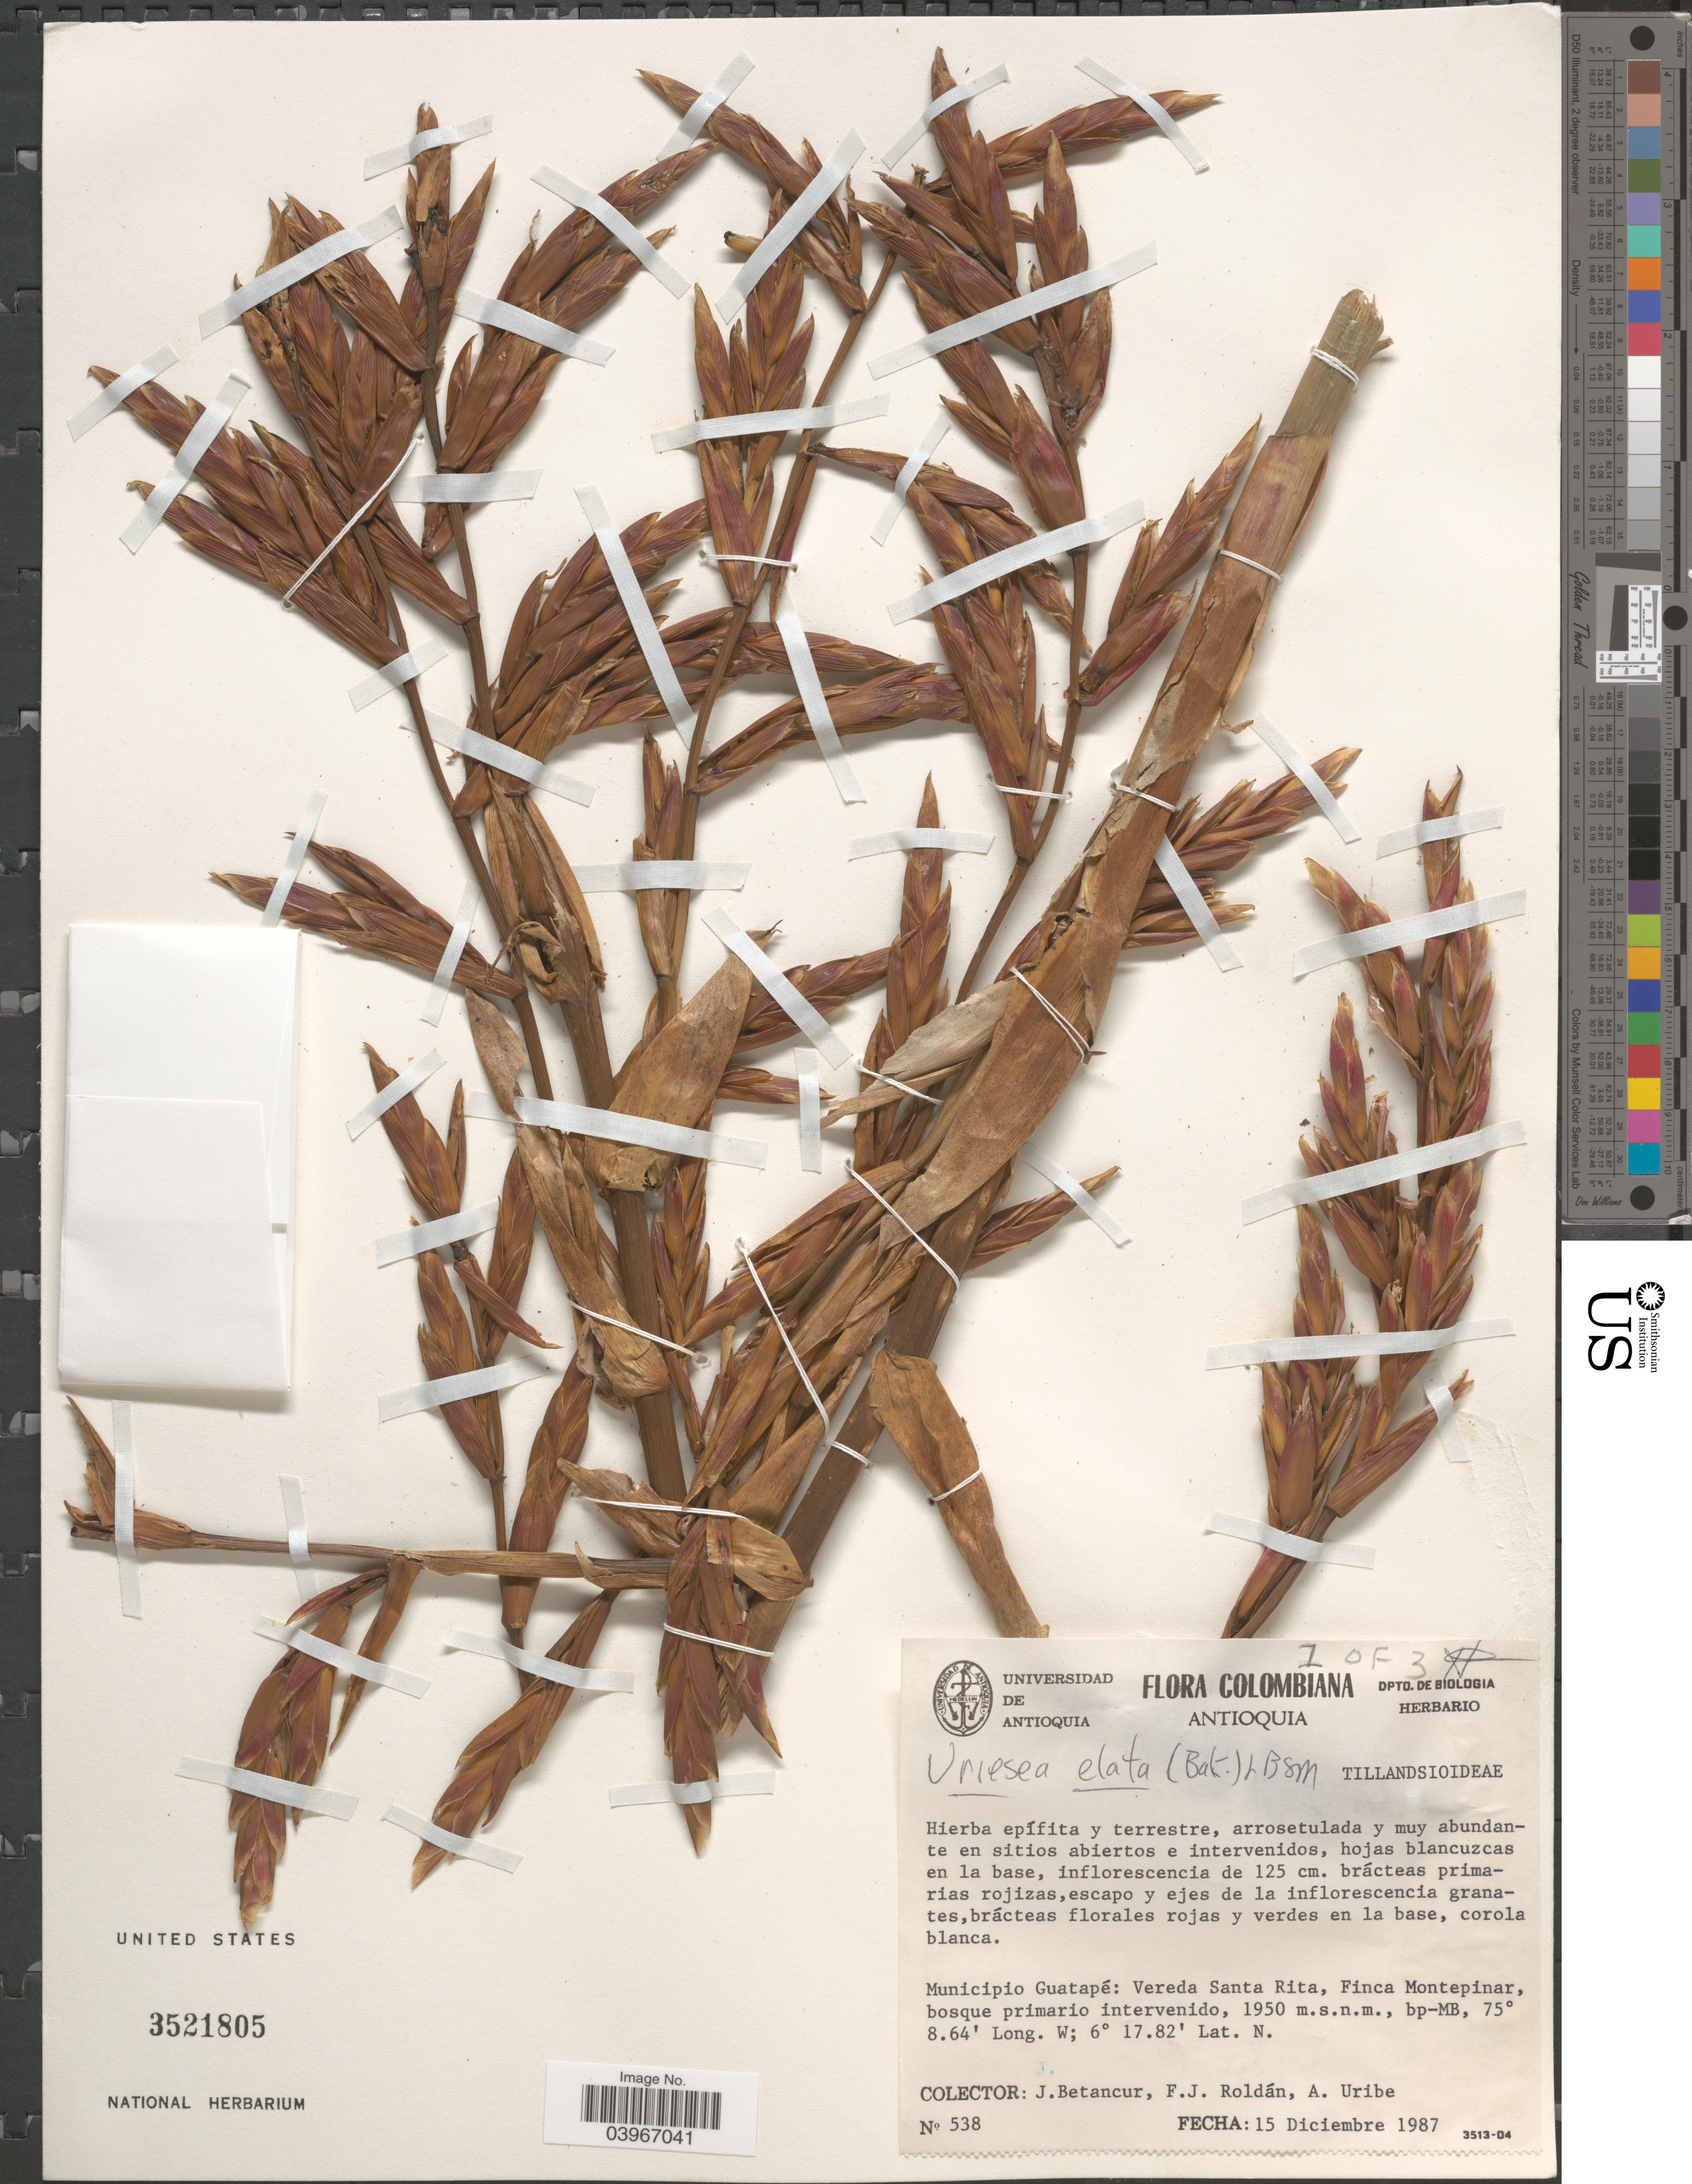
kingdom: Plantae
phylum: Tracheophyta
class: Liliopsida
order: Poales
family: Bromeliaceae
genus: Vriesea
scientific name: Vriesea elata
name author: (Baker) L.B. Sm.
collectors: J. Betancur, F. J. Roldán & A. Uribe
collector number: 538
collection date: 1987-12-15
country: Colombia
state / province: Antioquia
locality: Municipio Guatapé: Vereda Santa Rita, Finca Montepinar.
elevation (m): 1950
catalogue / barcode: US 3521805